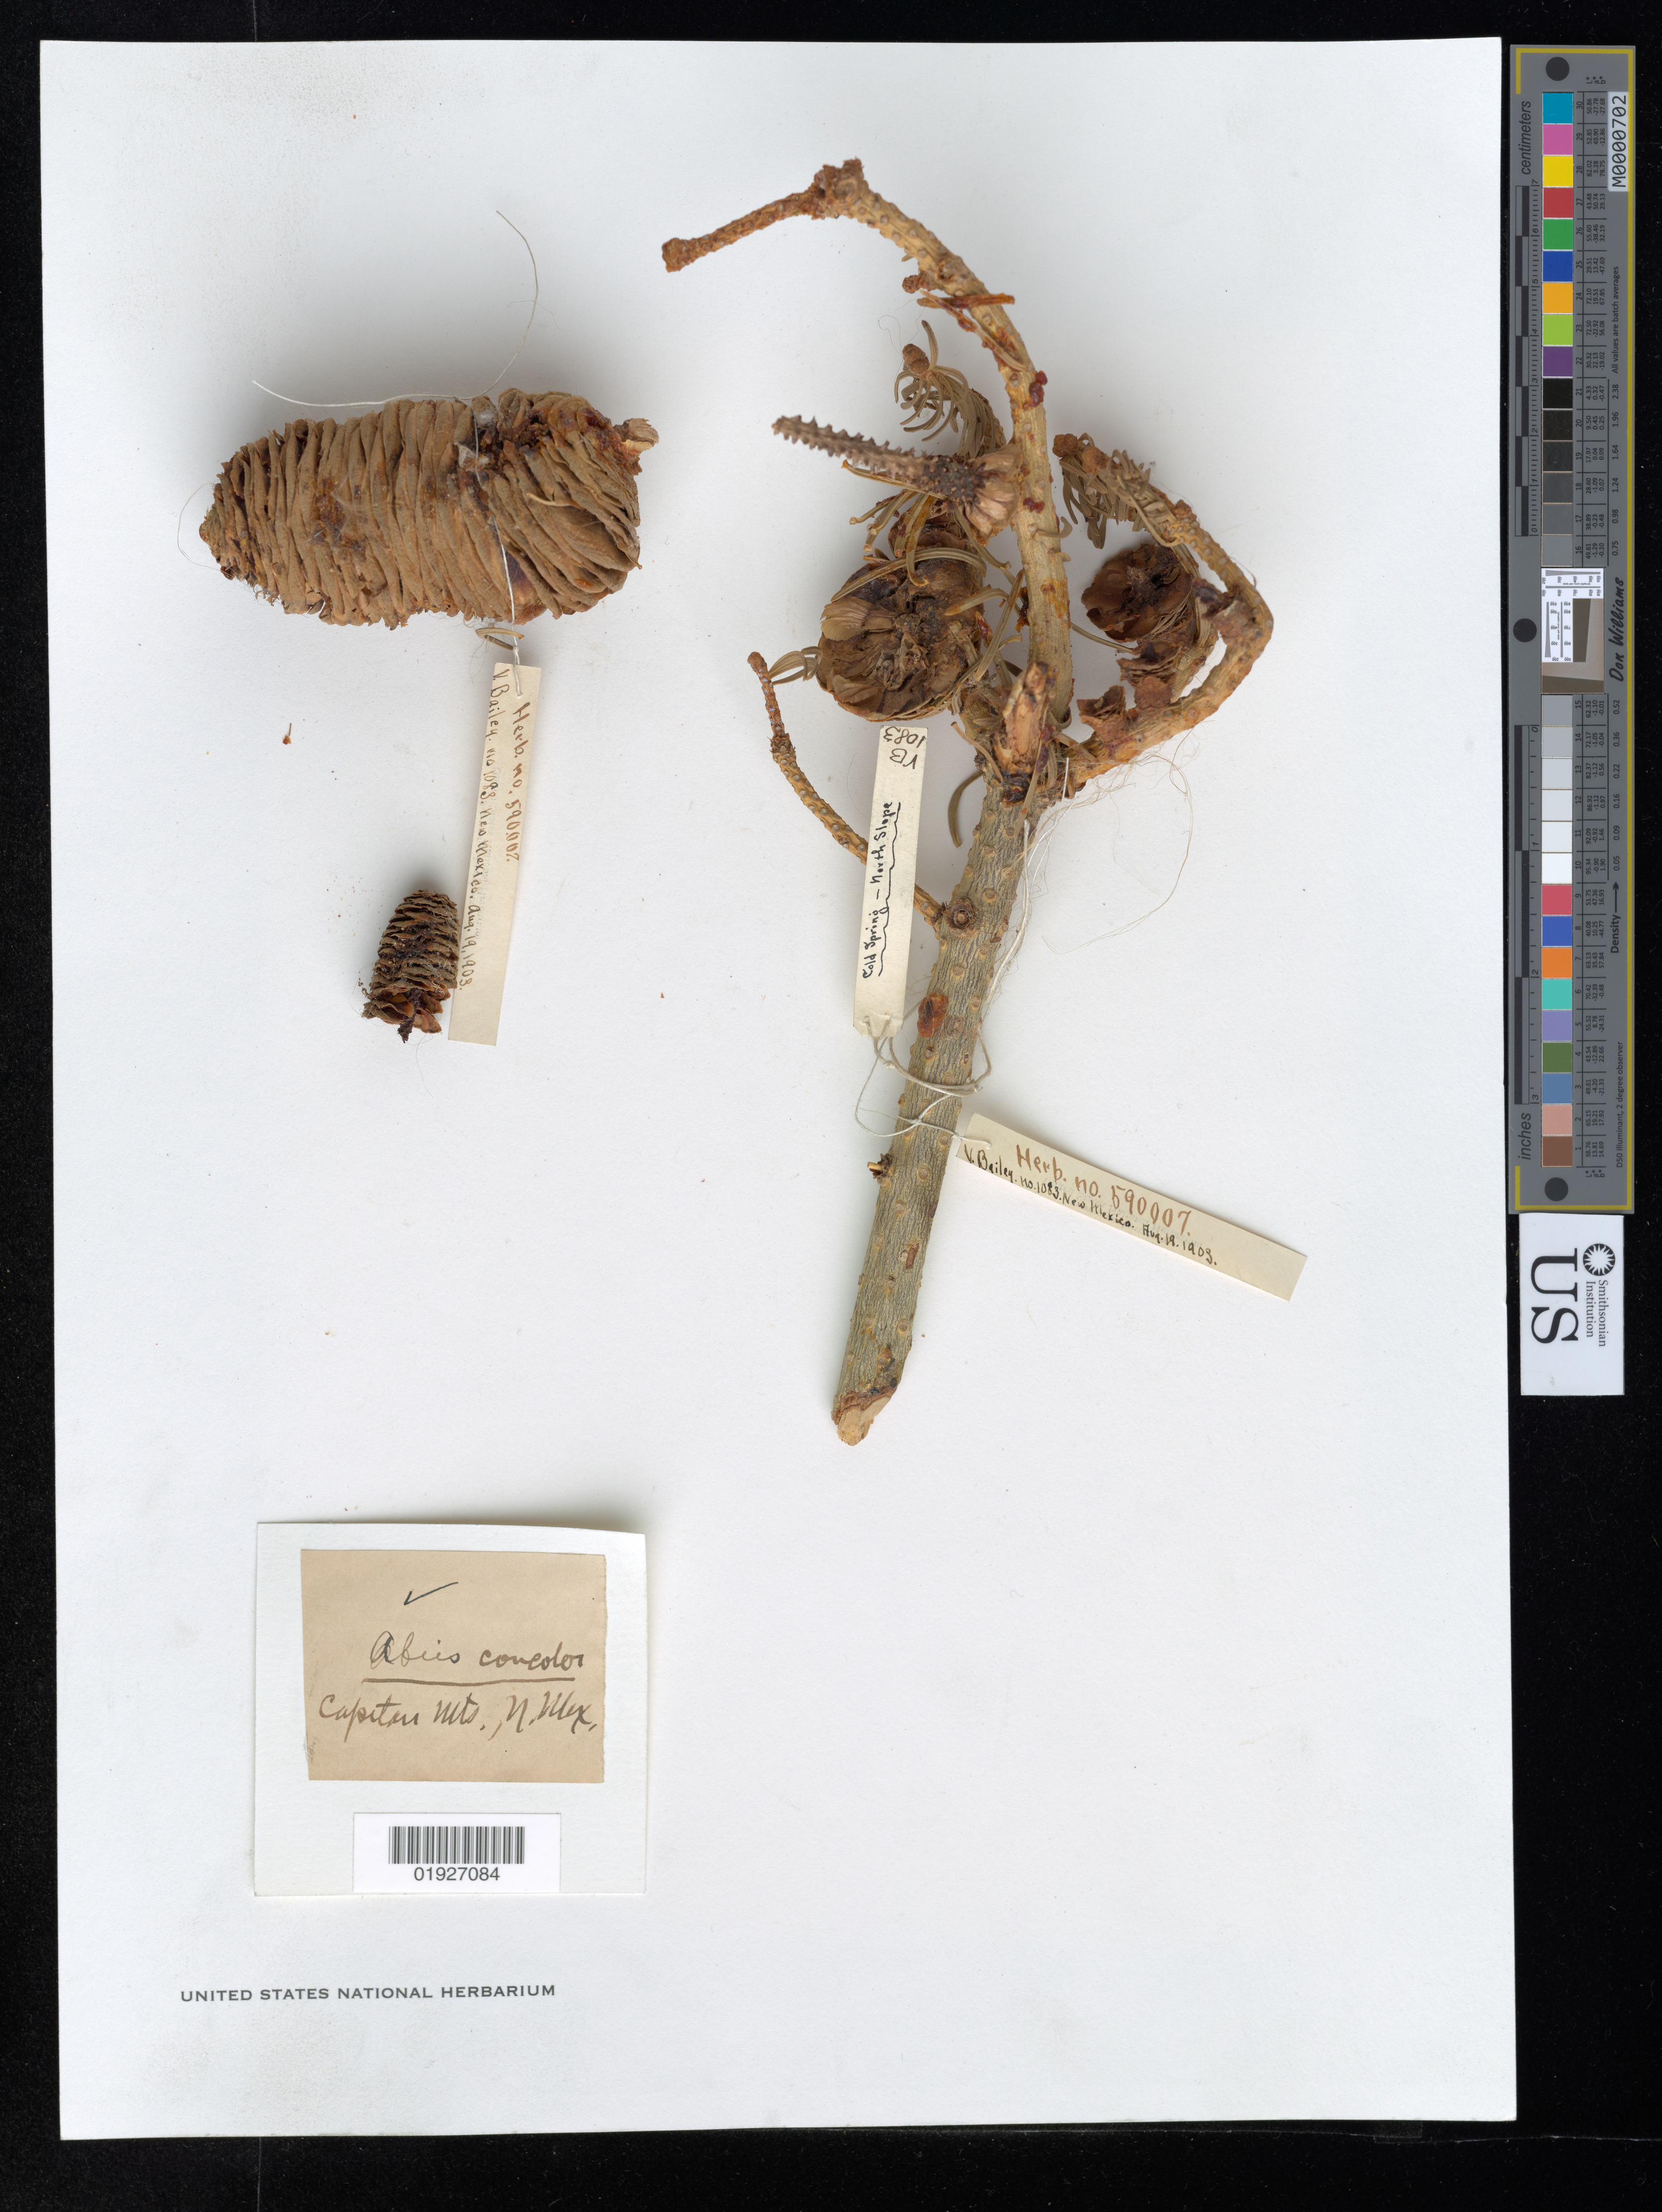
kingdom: Plantae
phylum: Tracheophyta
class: Pinopsida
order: Pinales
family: Pinaceae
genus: Abies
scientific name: Abies concolor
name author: (Gordon & Glend.) Lindl. ex Hildebr.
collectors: V. O. Bailey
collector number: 1083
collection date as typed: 19 Aug 1903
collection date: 1903-08-19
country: United States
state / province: New Mexico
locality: Captain Mts.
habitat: cold spring, north slope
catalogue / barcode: US 590007